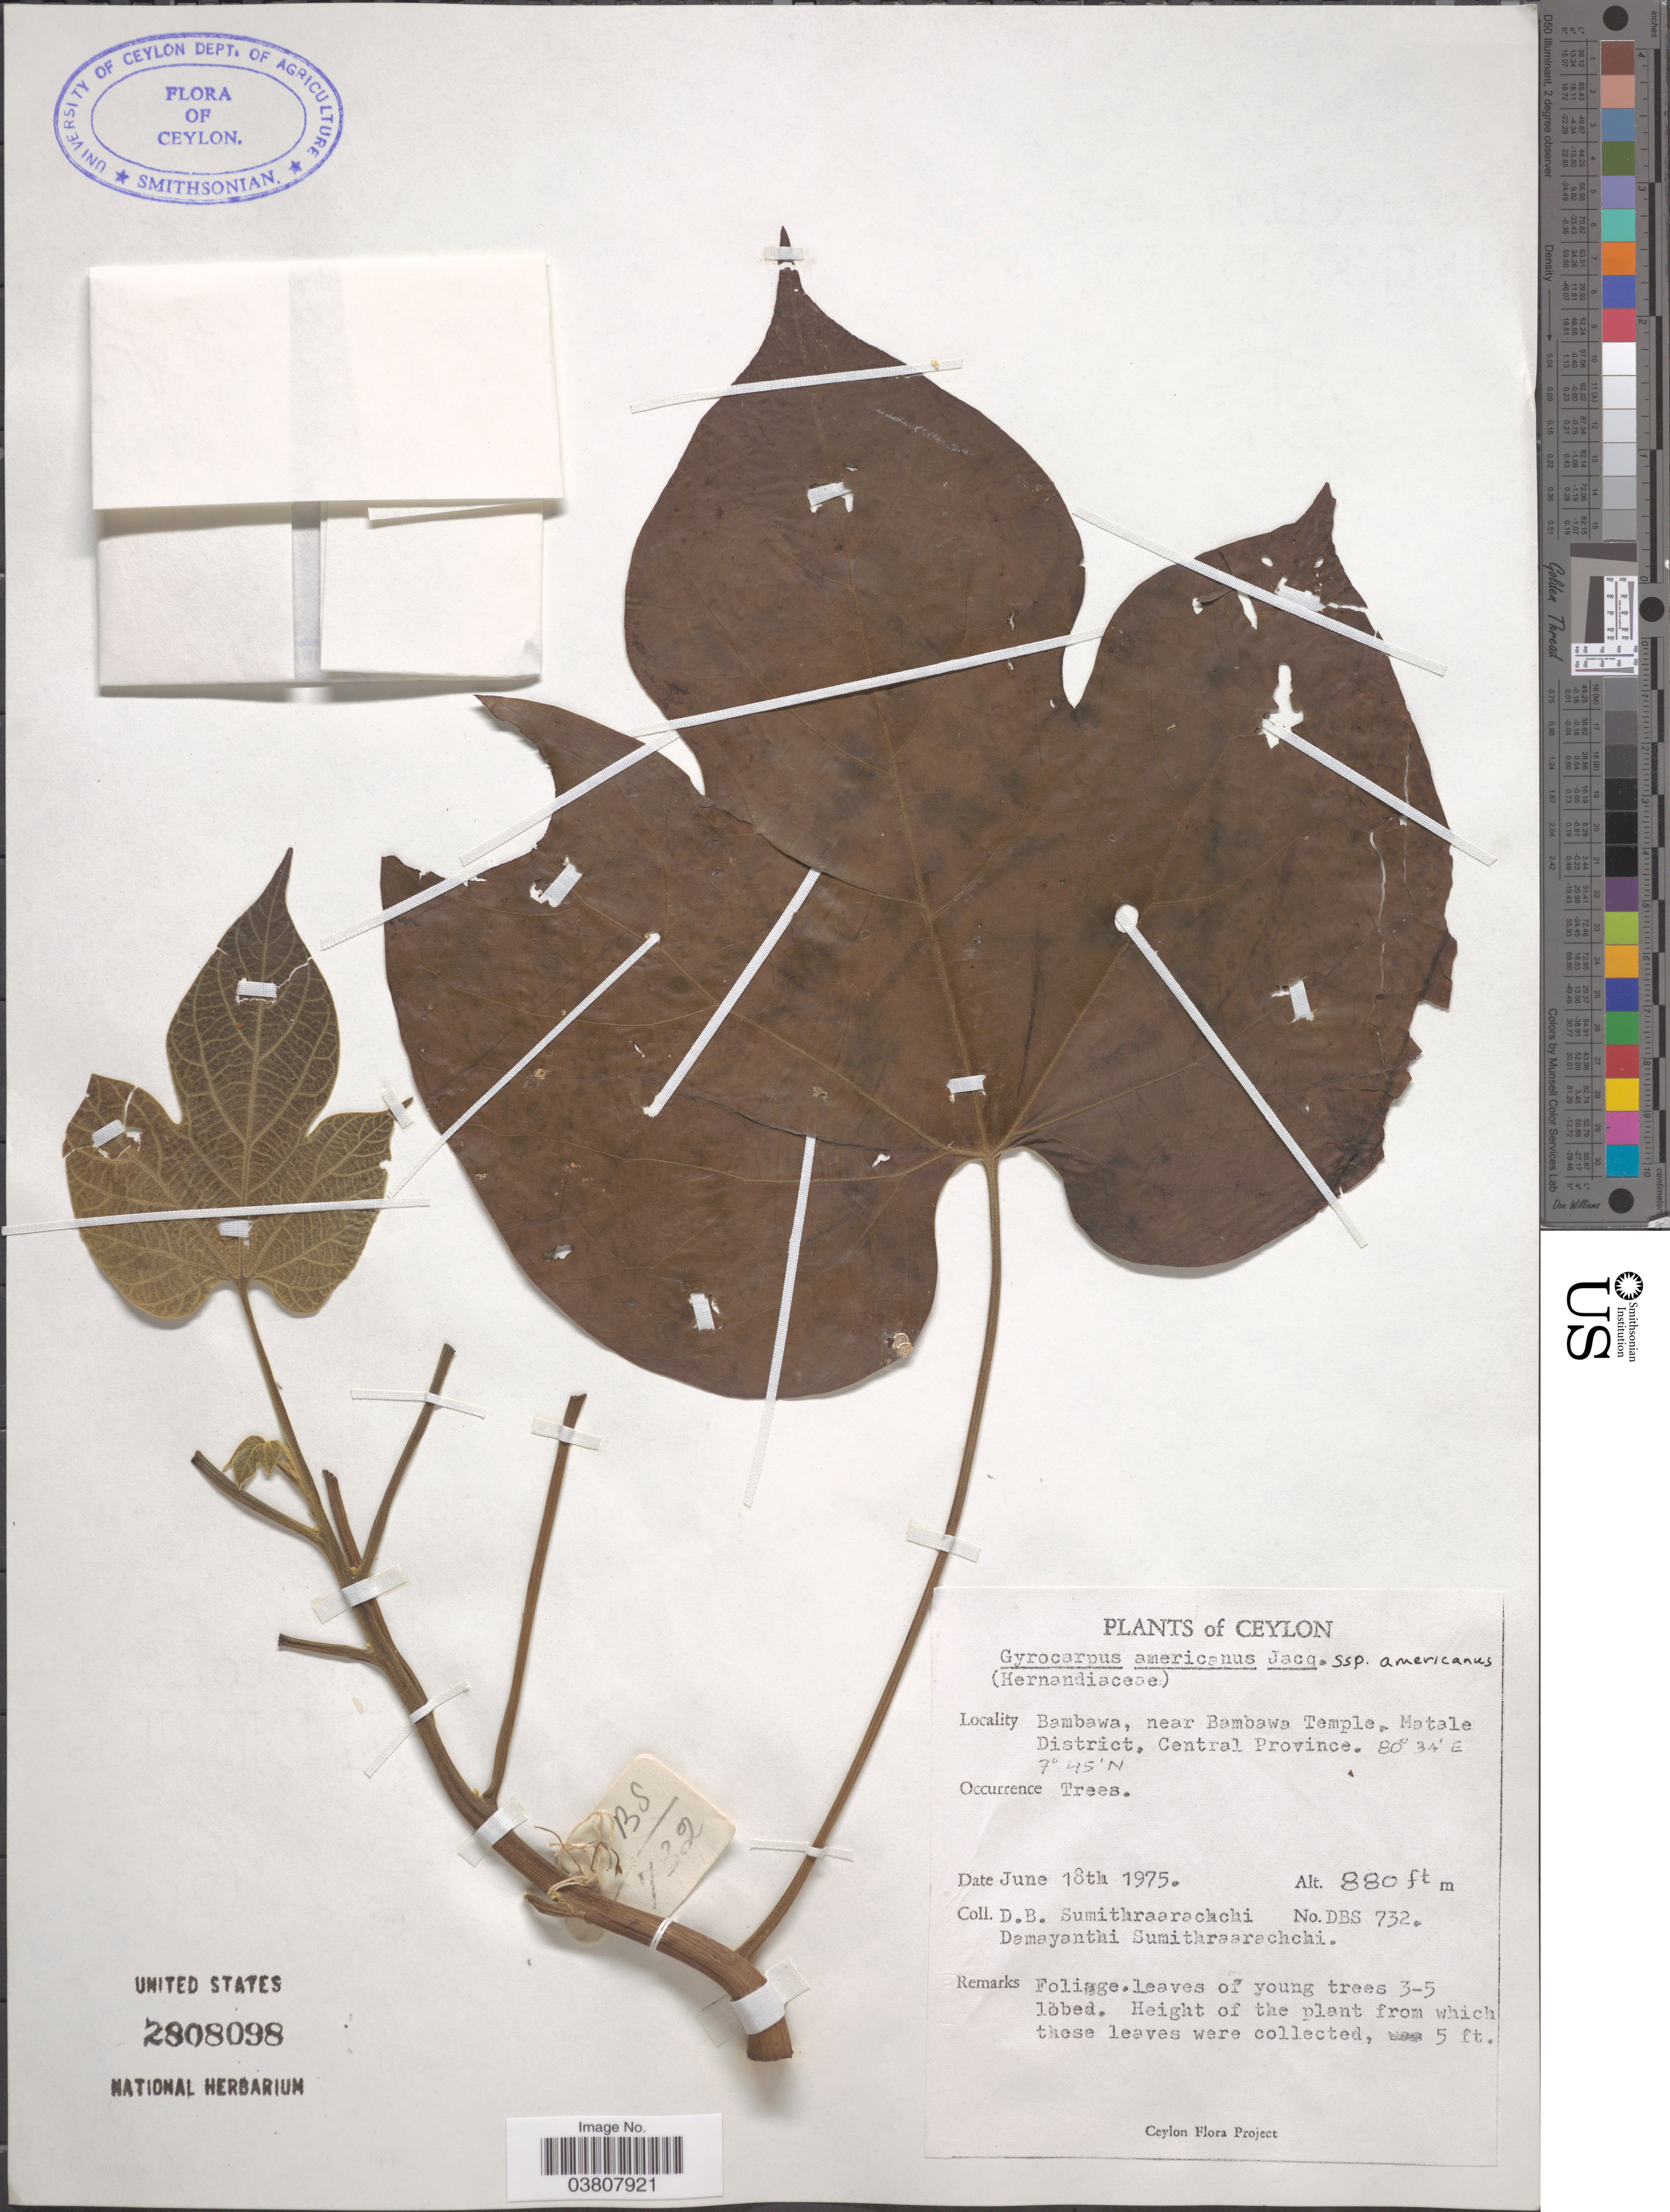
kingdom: Plantae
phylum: Tracheophyta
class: Magnoliopsida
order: Laurales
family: Hernandiaceae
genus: Gyrocarpus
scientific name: Gyrocarpus americanus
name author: Jacq.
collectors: D. B. Sumithraarachchi & D. Sumithraarachchi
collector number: DBS732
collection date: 1975-06-18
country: Sri Lanka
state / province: Central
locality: Ceylon. Bambawa, near Bambawa Temple. Matale District.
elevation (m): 268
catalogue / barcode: US 2808098